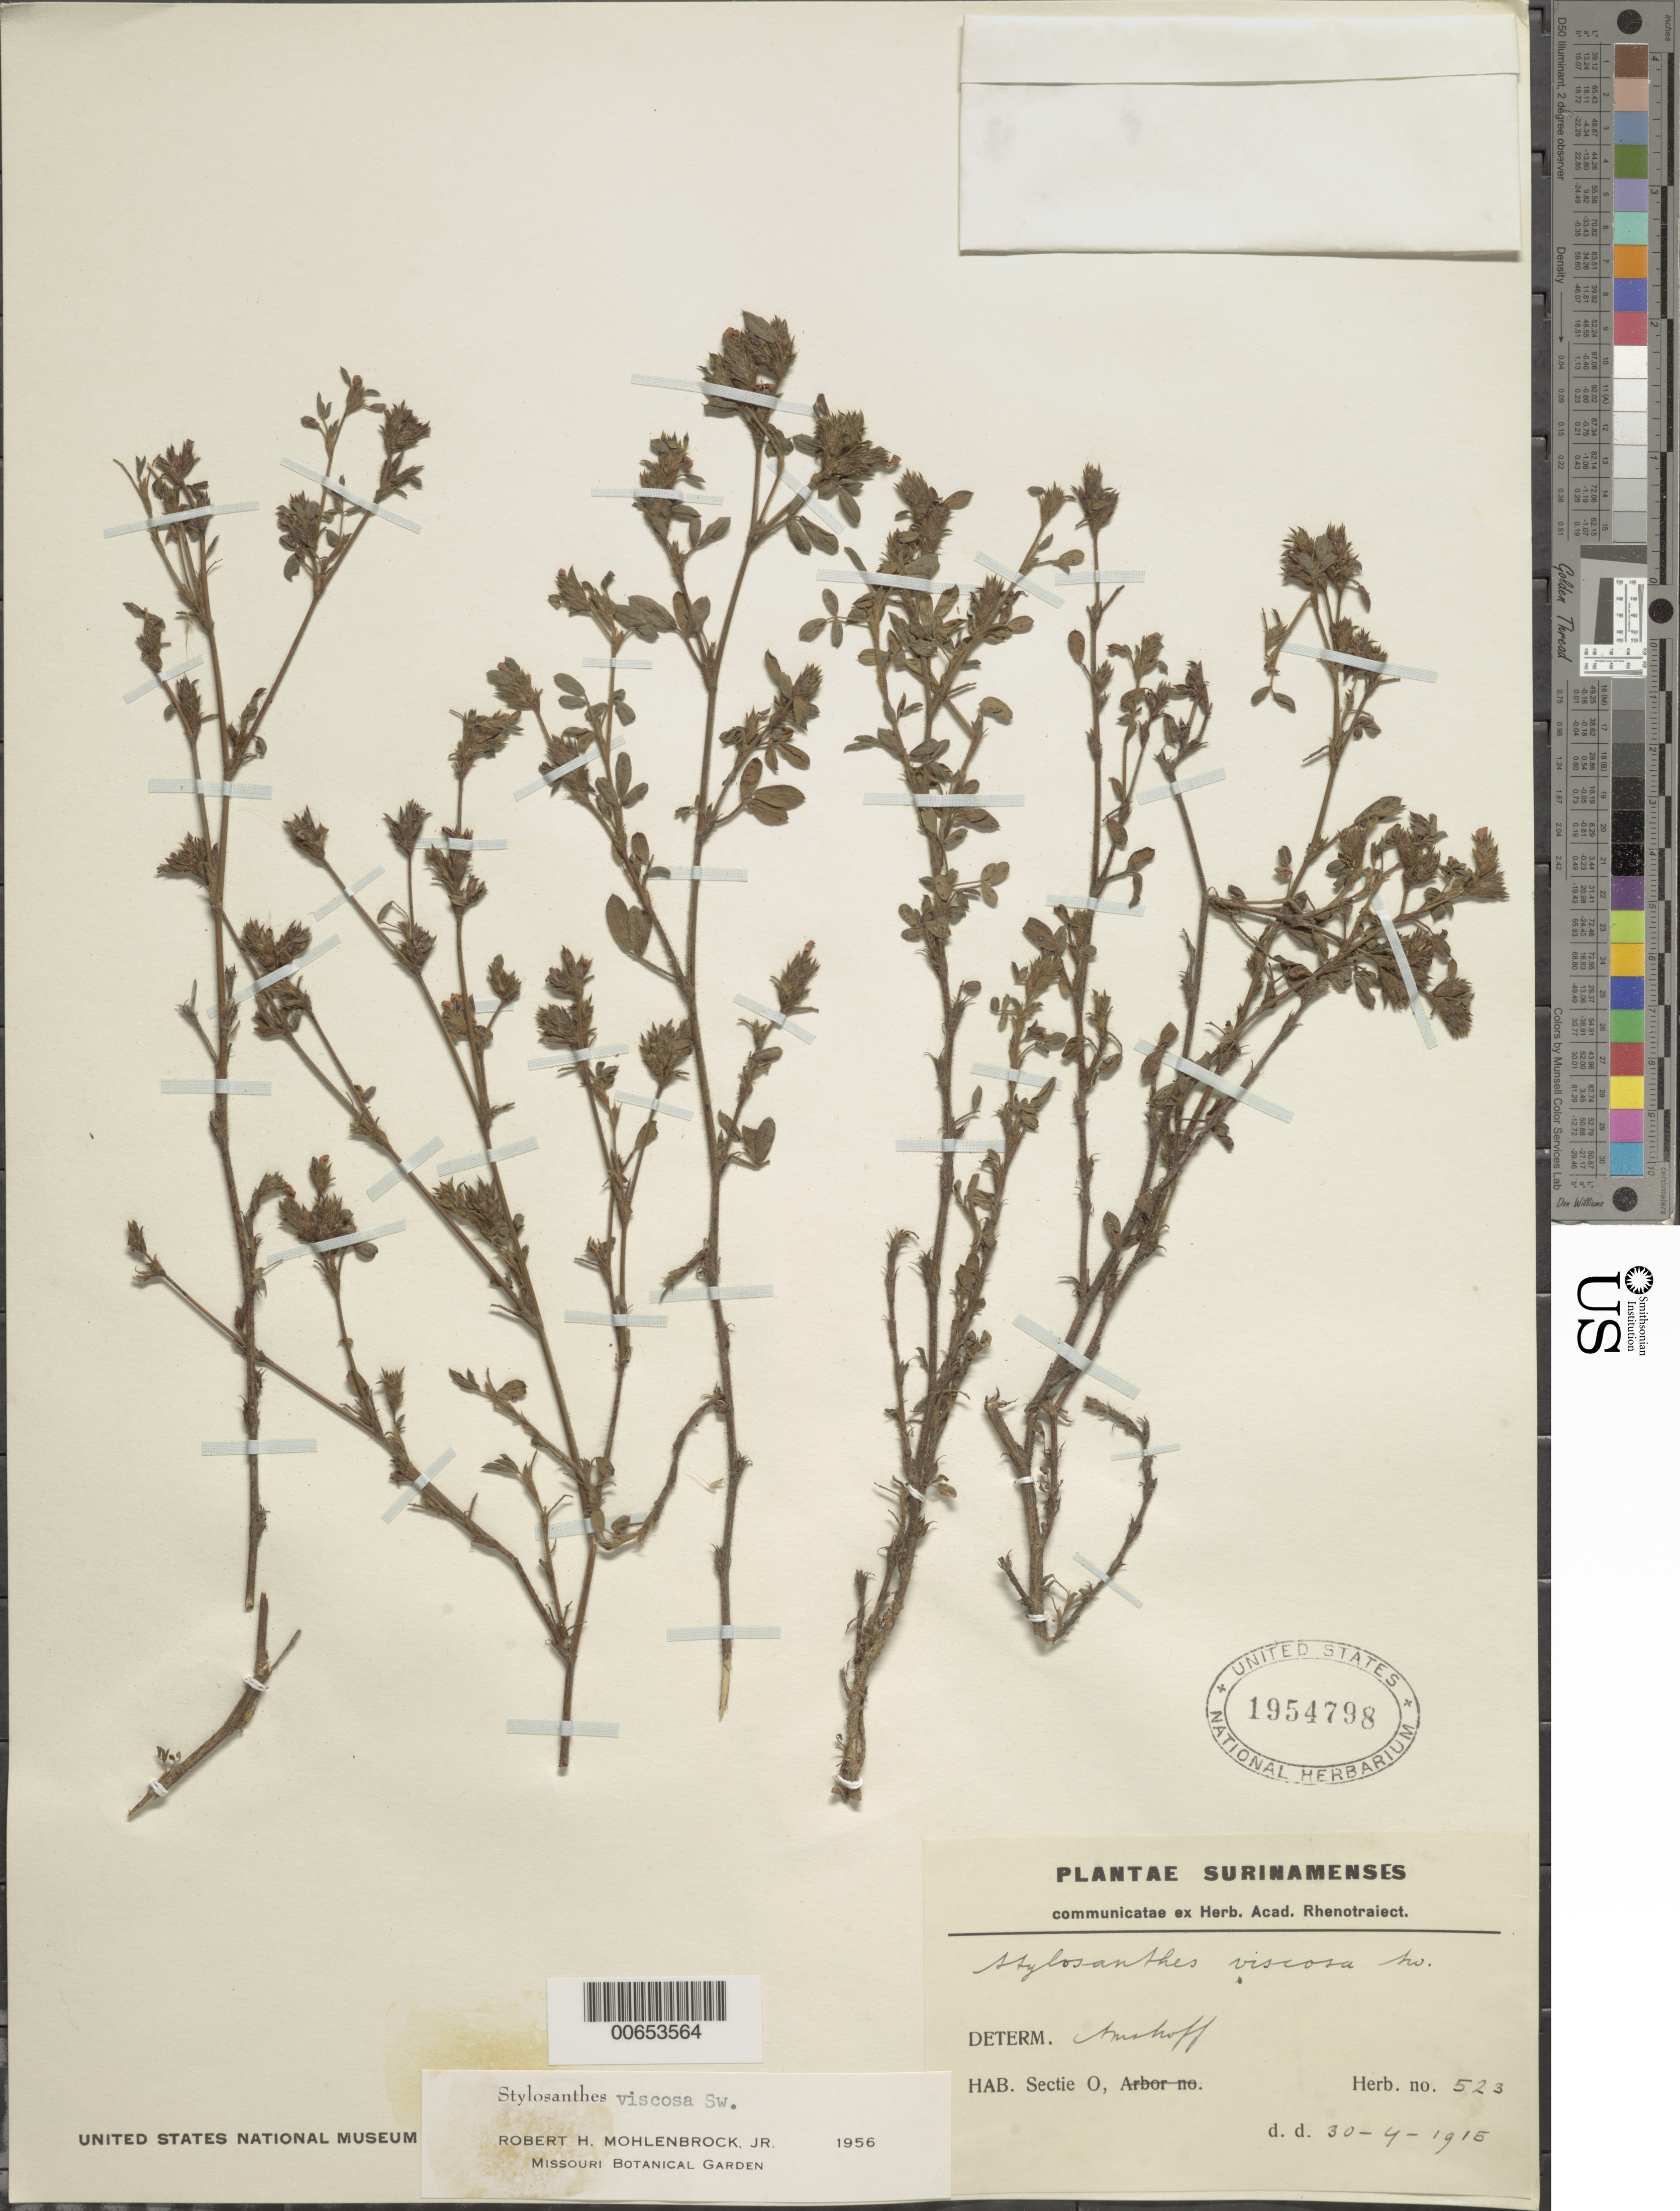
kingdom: Plantae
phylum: Tracheophyta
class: Magnoliopsida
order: Fabales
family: Fabaceae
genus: Stylosanthes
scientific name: Stylosanthes viscosa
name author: Sw.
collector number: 523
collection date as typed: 30-Apr-15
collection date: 1915-04-30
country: Suriname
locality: Sectie O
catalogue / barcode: US 1954798